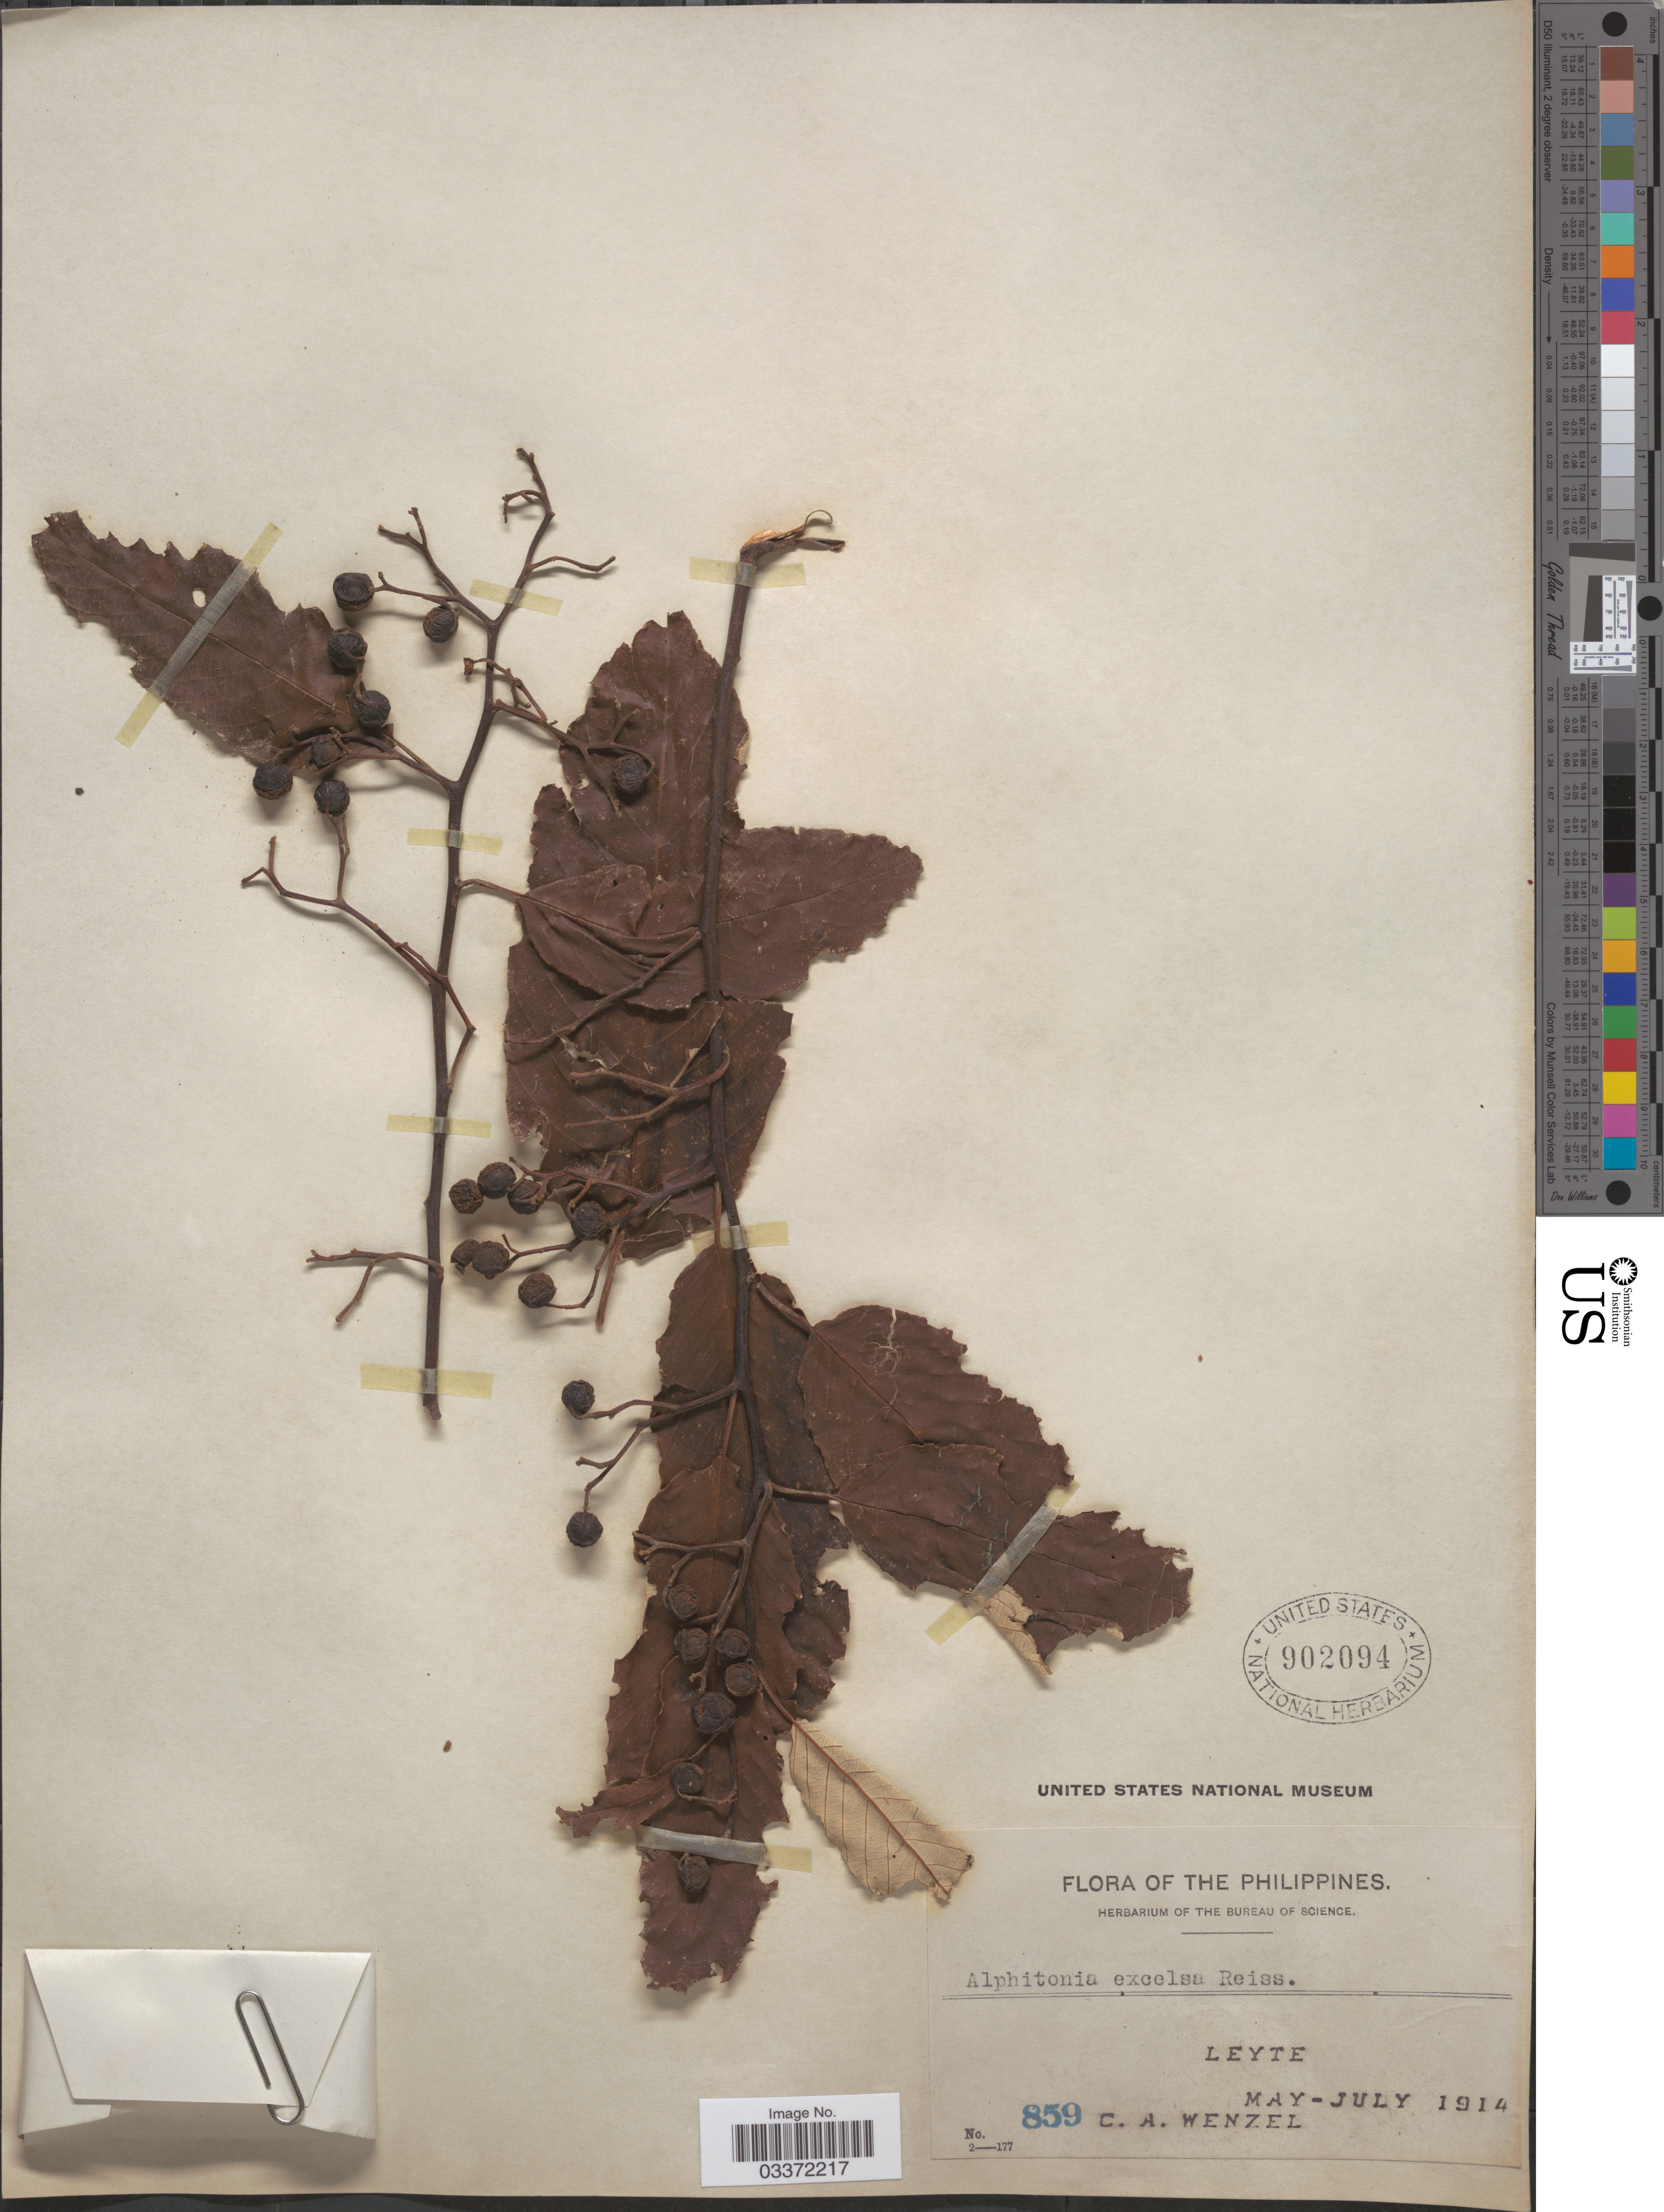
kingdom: Plantae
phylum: Tracheophyta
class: Magnoliopsida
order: Rosales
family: Rhamnaceae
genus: Alphitonia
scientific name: Alphitonia excelsa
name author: Reissek ex Endl.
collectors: C. Wenzel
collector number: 859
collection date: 1914-05/1914-07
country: Philippines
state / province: Eastern Visayas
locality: Leyte.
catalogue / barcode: US 902094